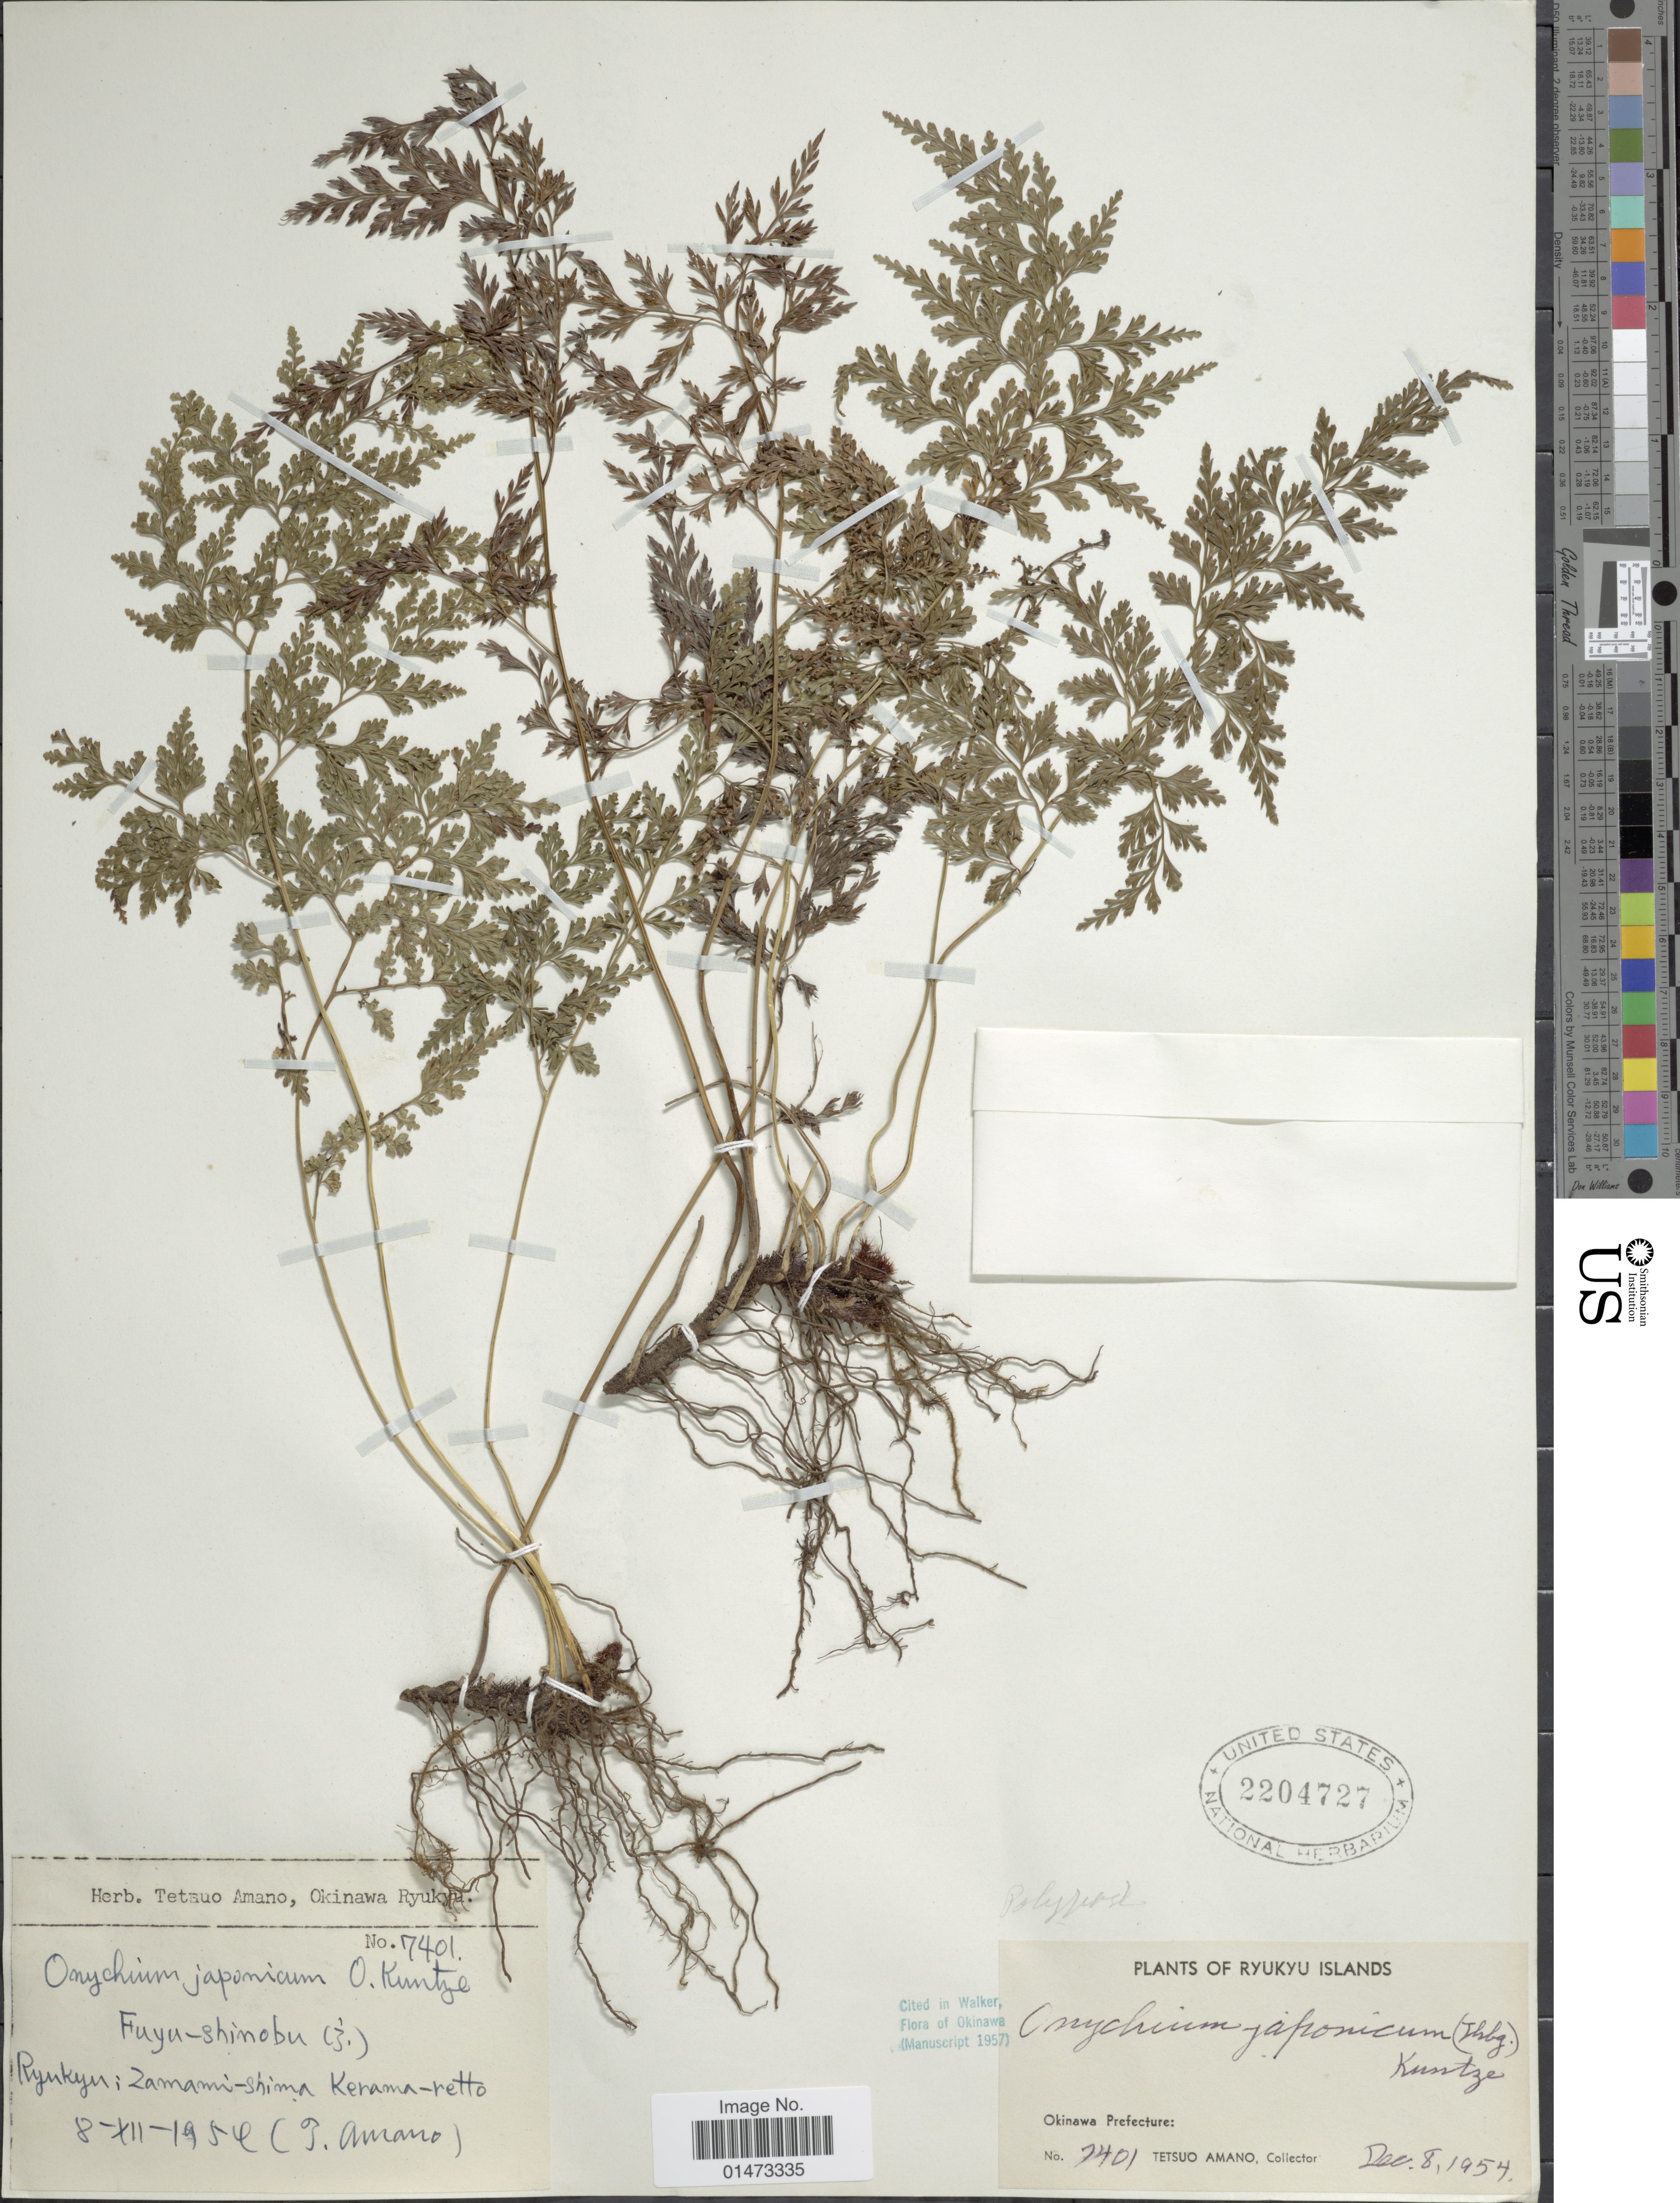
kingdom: Plantae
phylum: Tracheophyta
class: Polypodiopsida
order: Polypodiales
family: Pteridaceae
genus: Onychium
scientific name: Onychium japonicum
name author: (Thunb.) Kunze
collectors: T. Amano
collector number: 7401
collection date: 1954-12-08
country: Japan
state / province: Okinawa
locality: Ryukyu Islands, Zamami-shima Kerama-retto.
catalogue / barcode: US 2204727